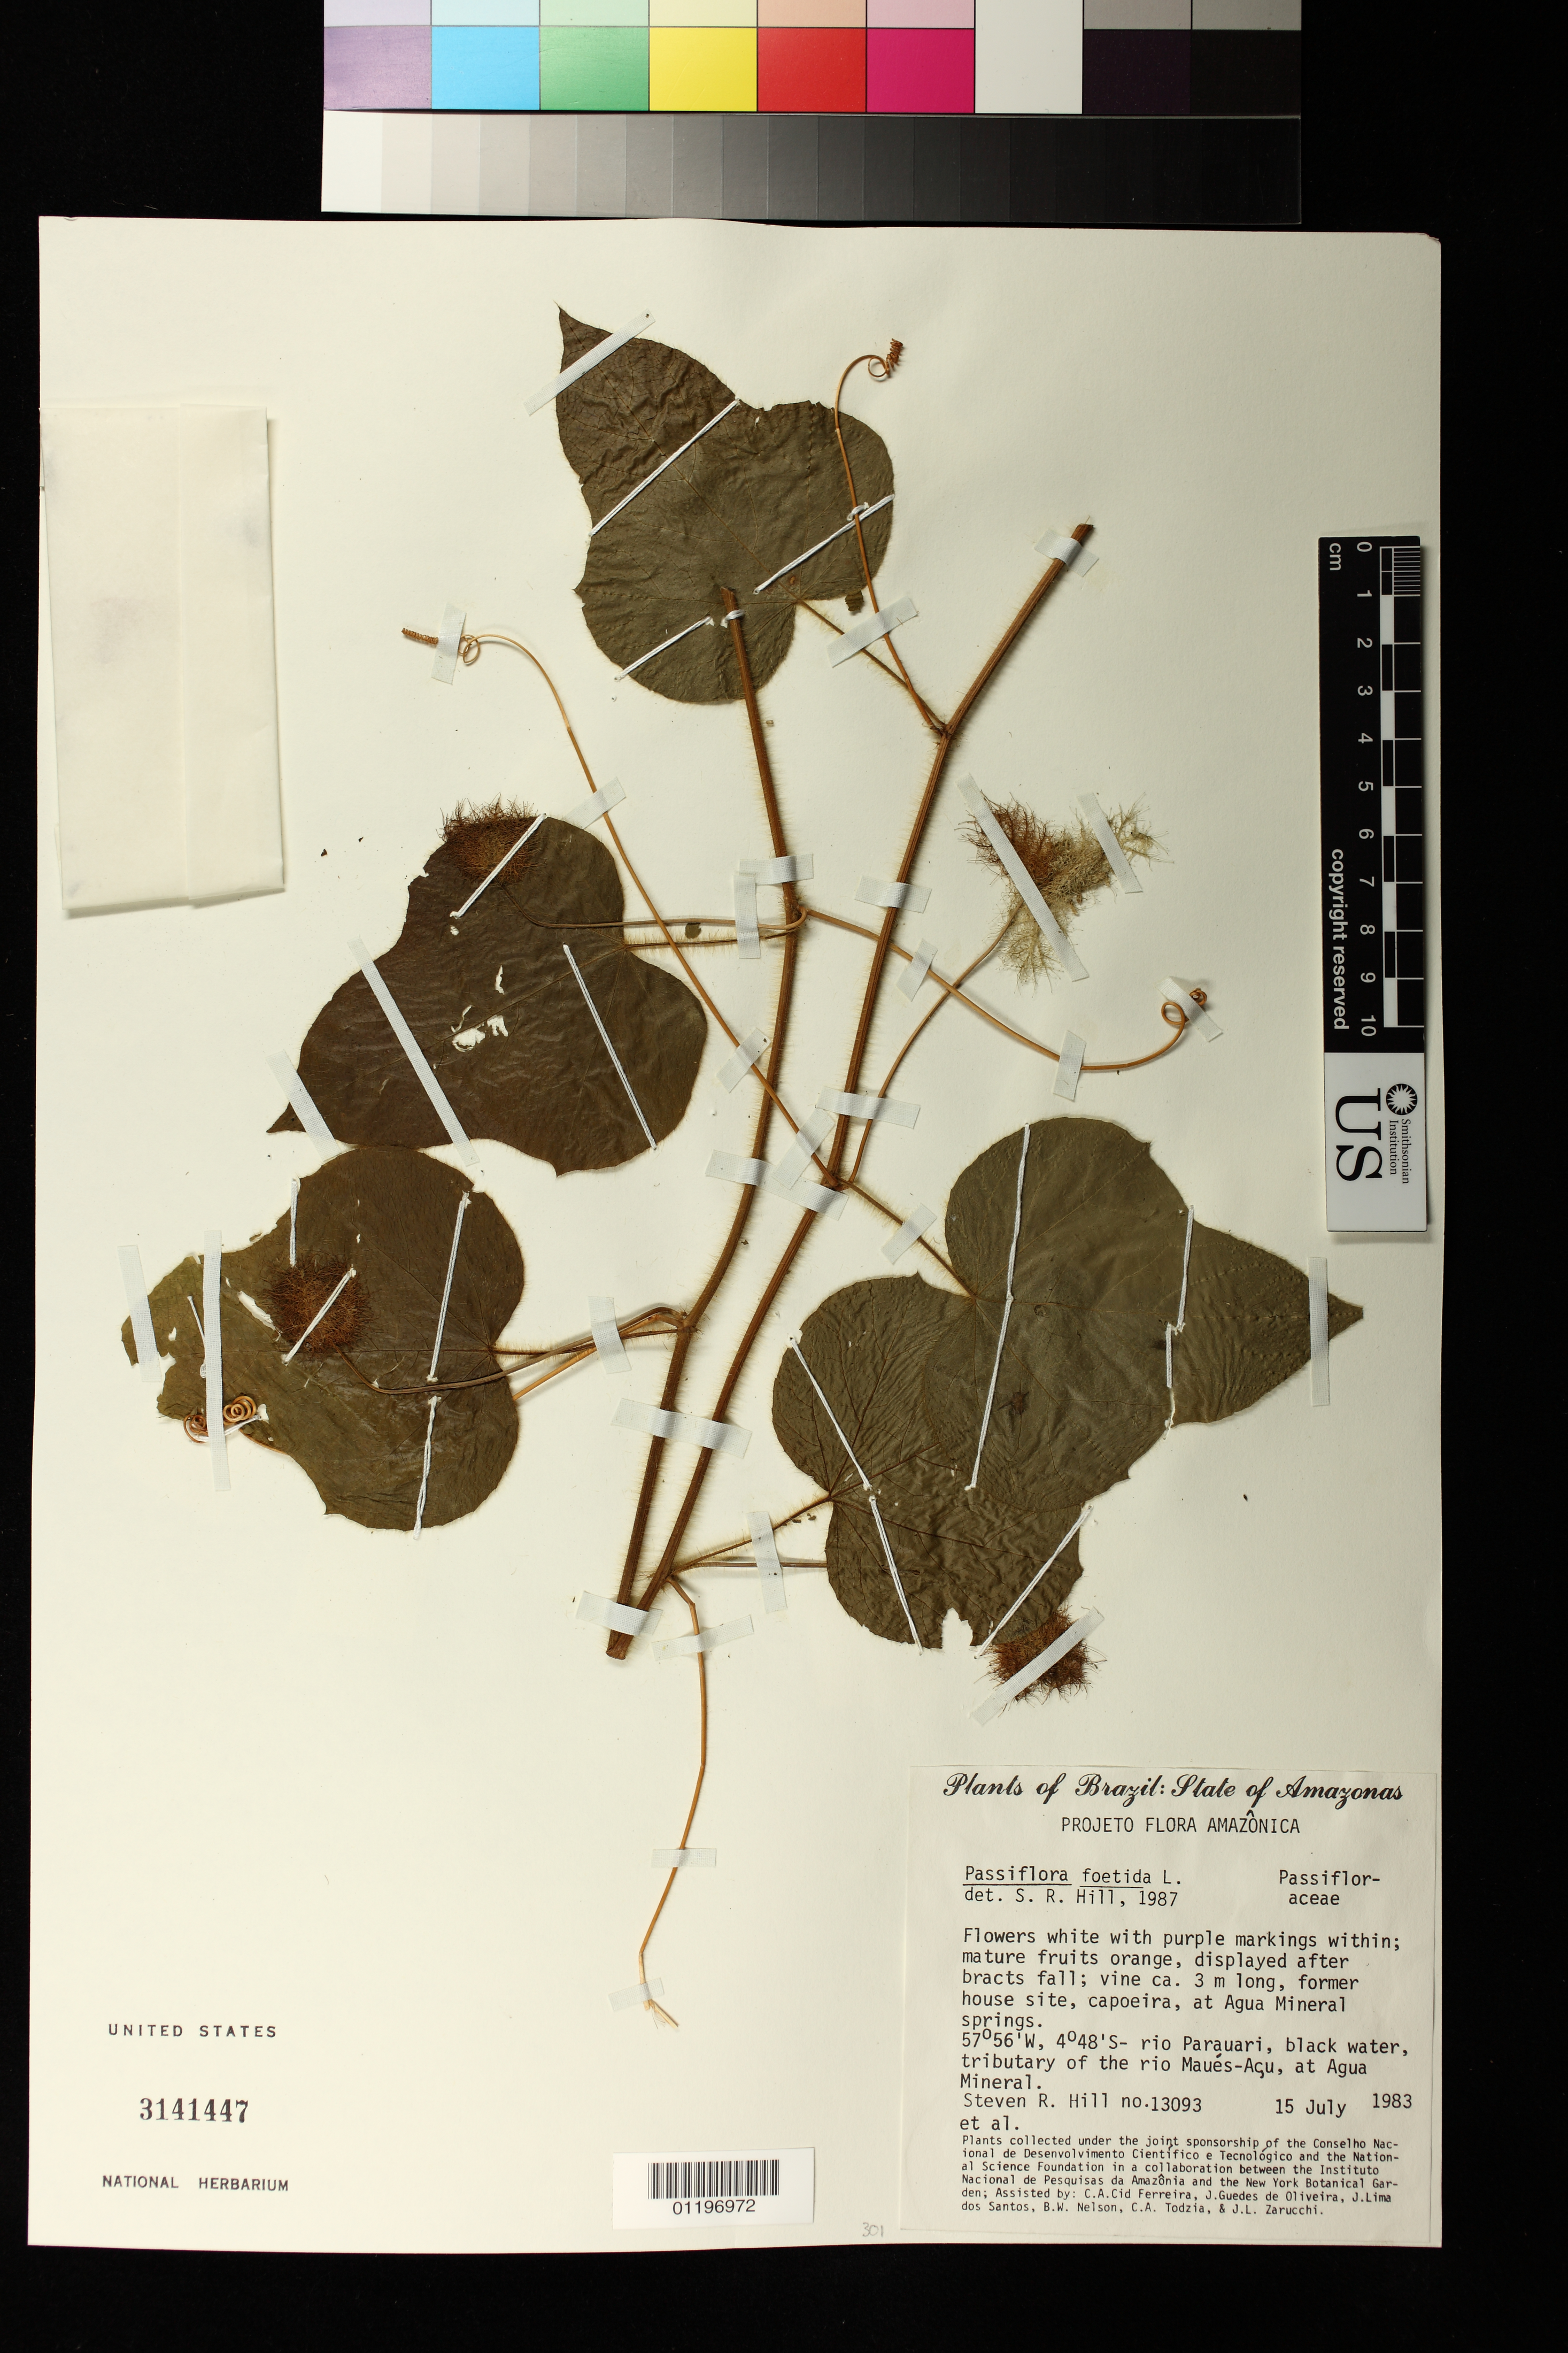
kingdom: Plantae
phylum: Tracheophyta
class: Magnoliopsida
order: Malpighiales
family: Passifloraceae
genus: Passiflora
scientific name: Passiflora foetida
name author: L.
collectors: S. R. Hill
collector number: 13093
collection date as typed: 15 Jul 1983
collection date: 1983-07-15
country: Brazil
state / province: Amazonas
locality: Former house site, capoeira, at Agua Mineral springs. Rio Parauari, black water, tributary of the Rio Maués-Acu, at Agua Mineral.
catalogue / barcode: US 3141447